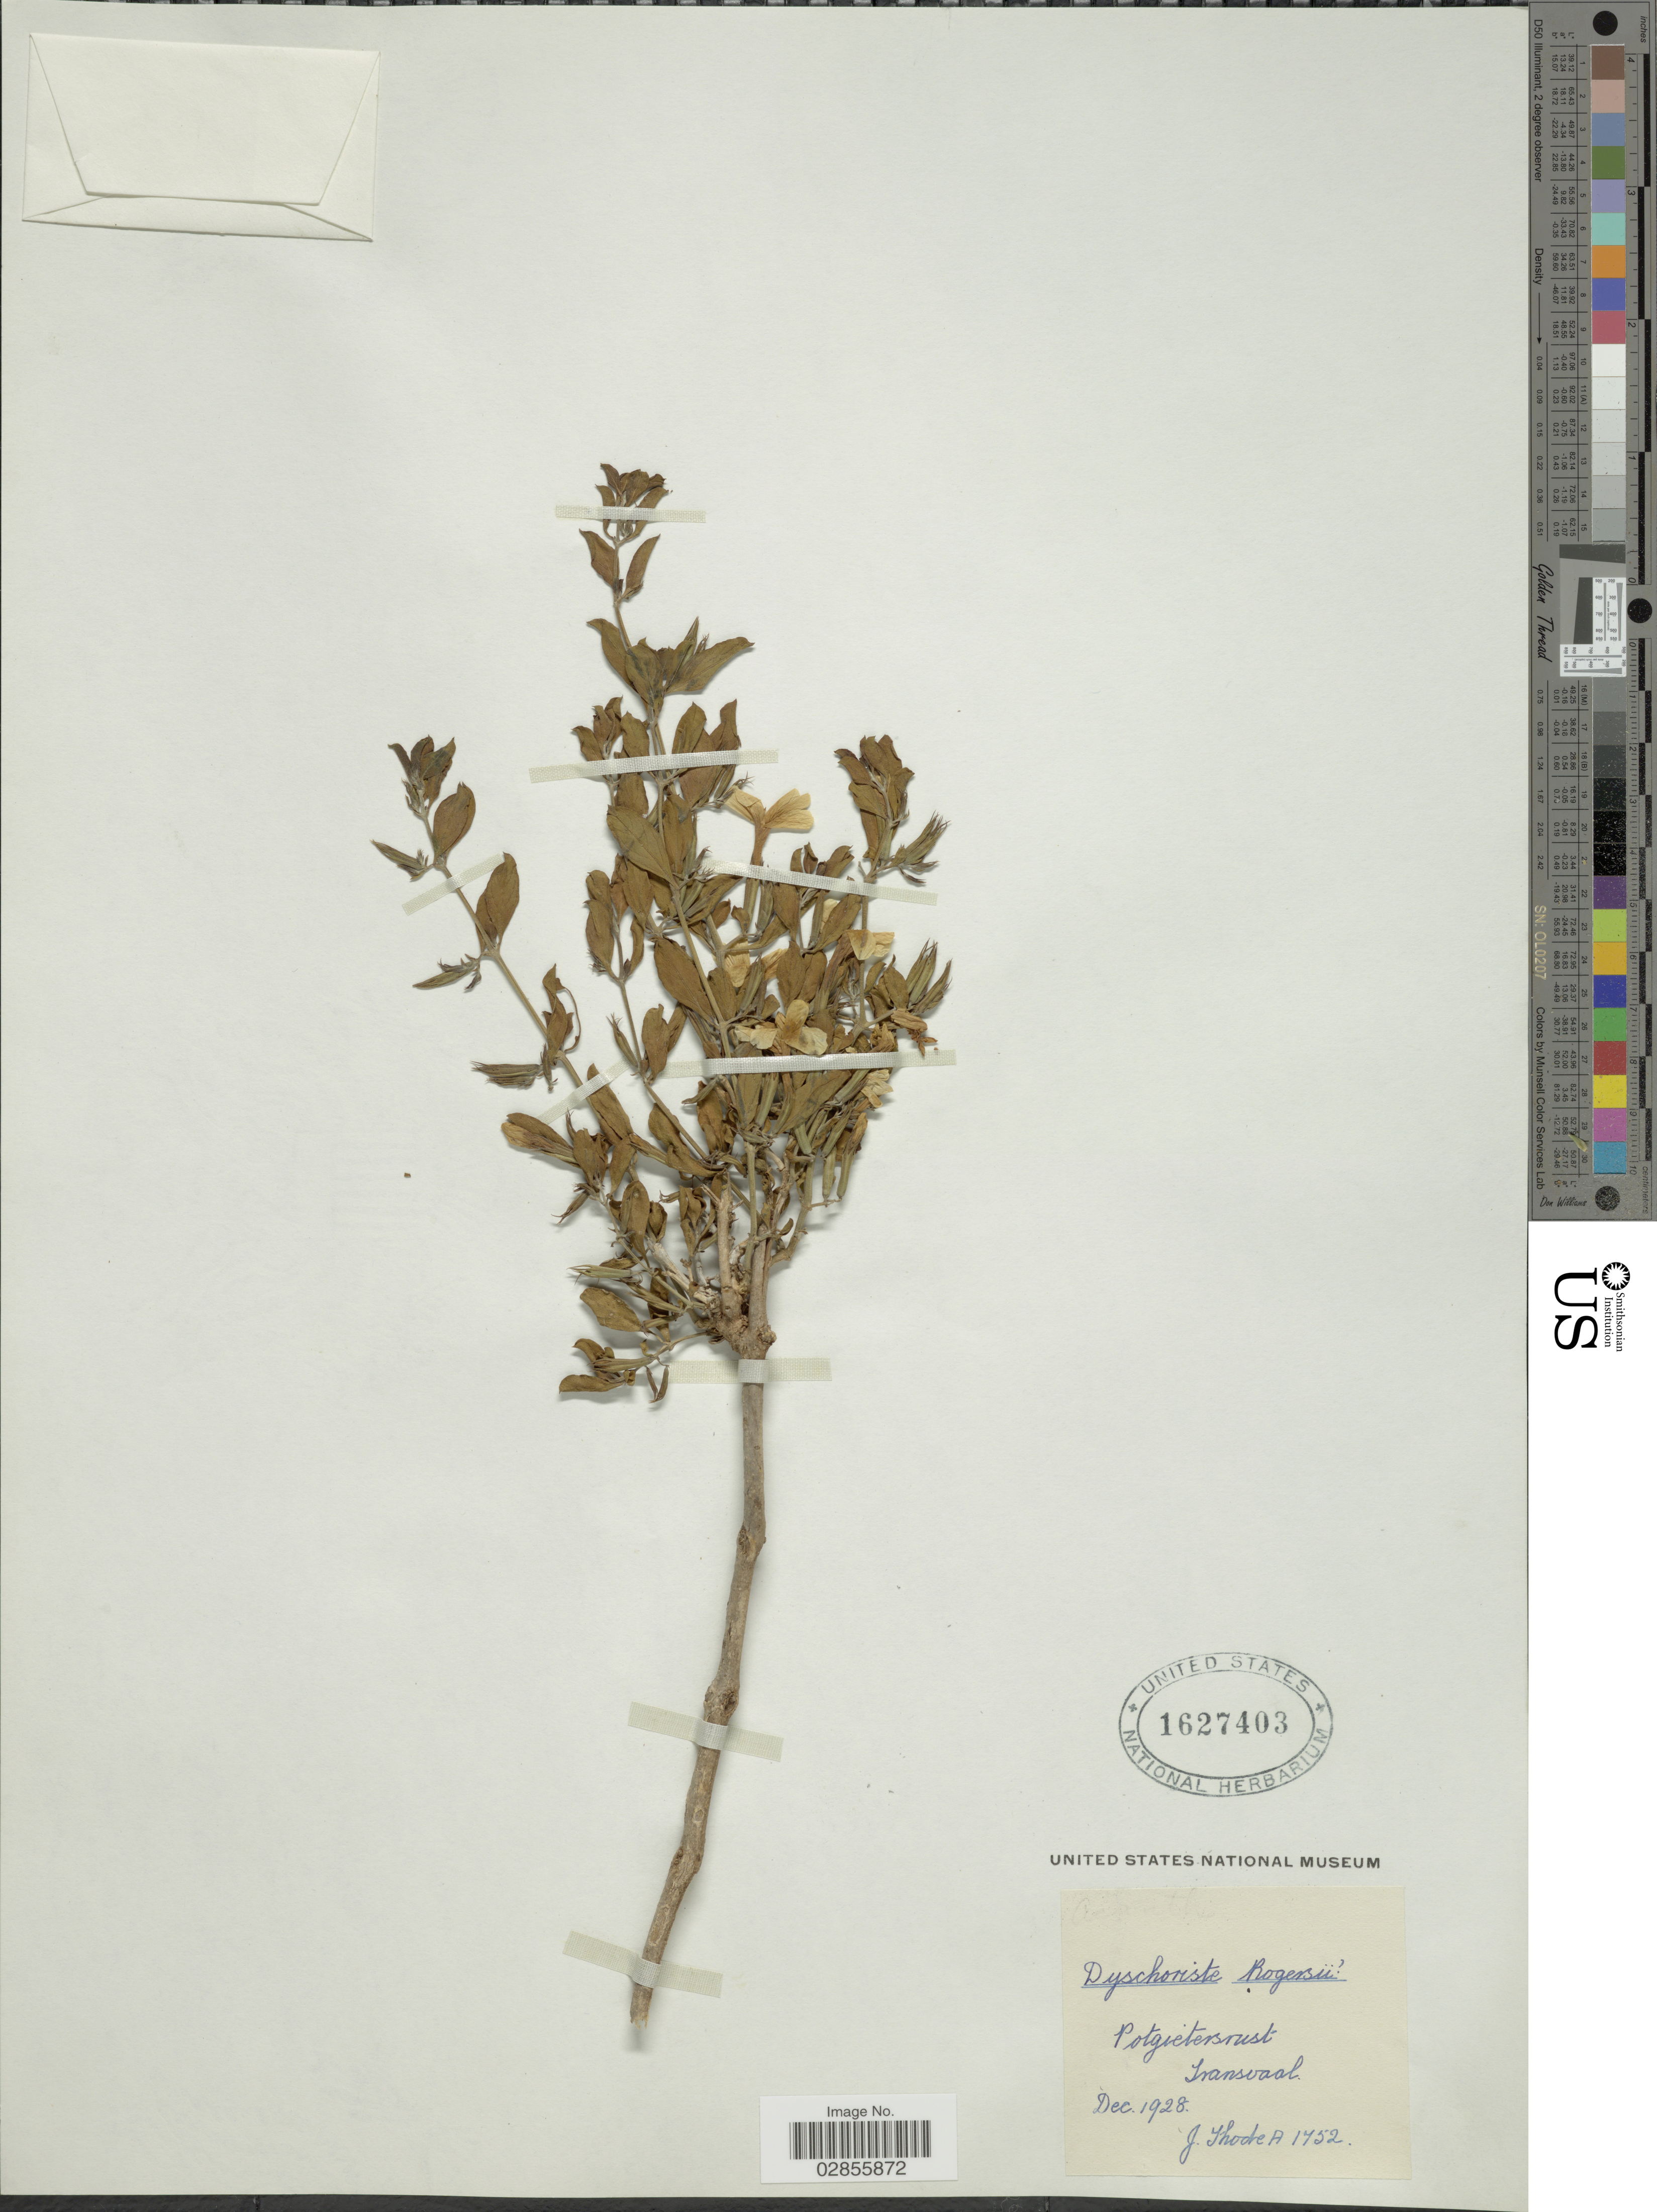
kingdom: Plantae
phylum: Tracheophyta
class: Magnoliopsida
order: Lamiales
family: Acanthaceae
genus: Dyschoriste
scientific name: Dyschoriste rogersii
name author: S. Moore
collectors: J. Thode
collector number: A1752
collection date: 1928-12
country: South Africa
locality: Potgietersrust, Transvaal.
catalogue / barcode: US 1627403